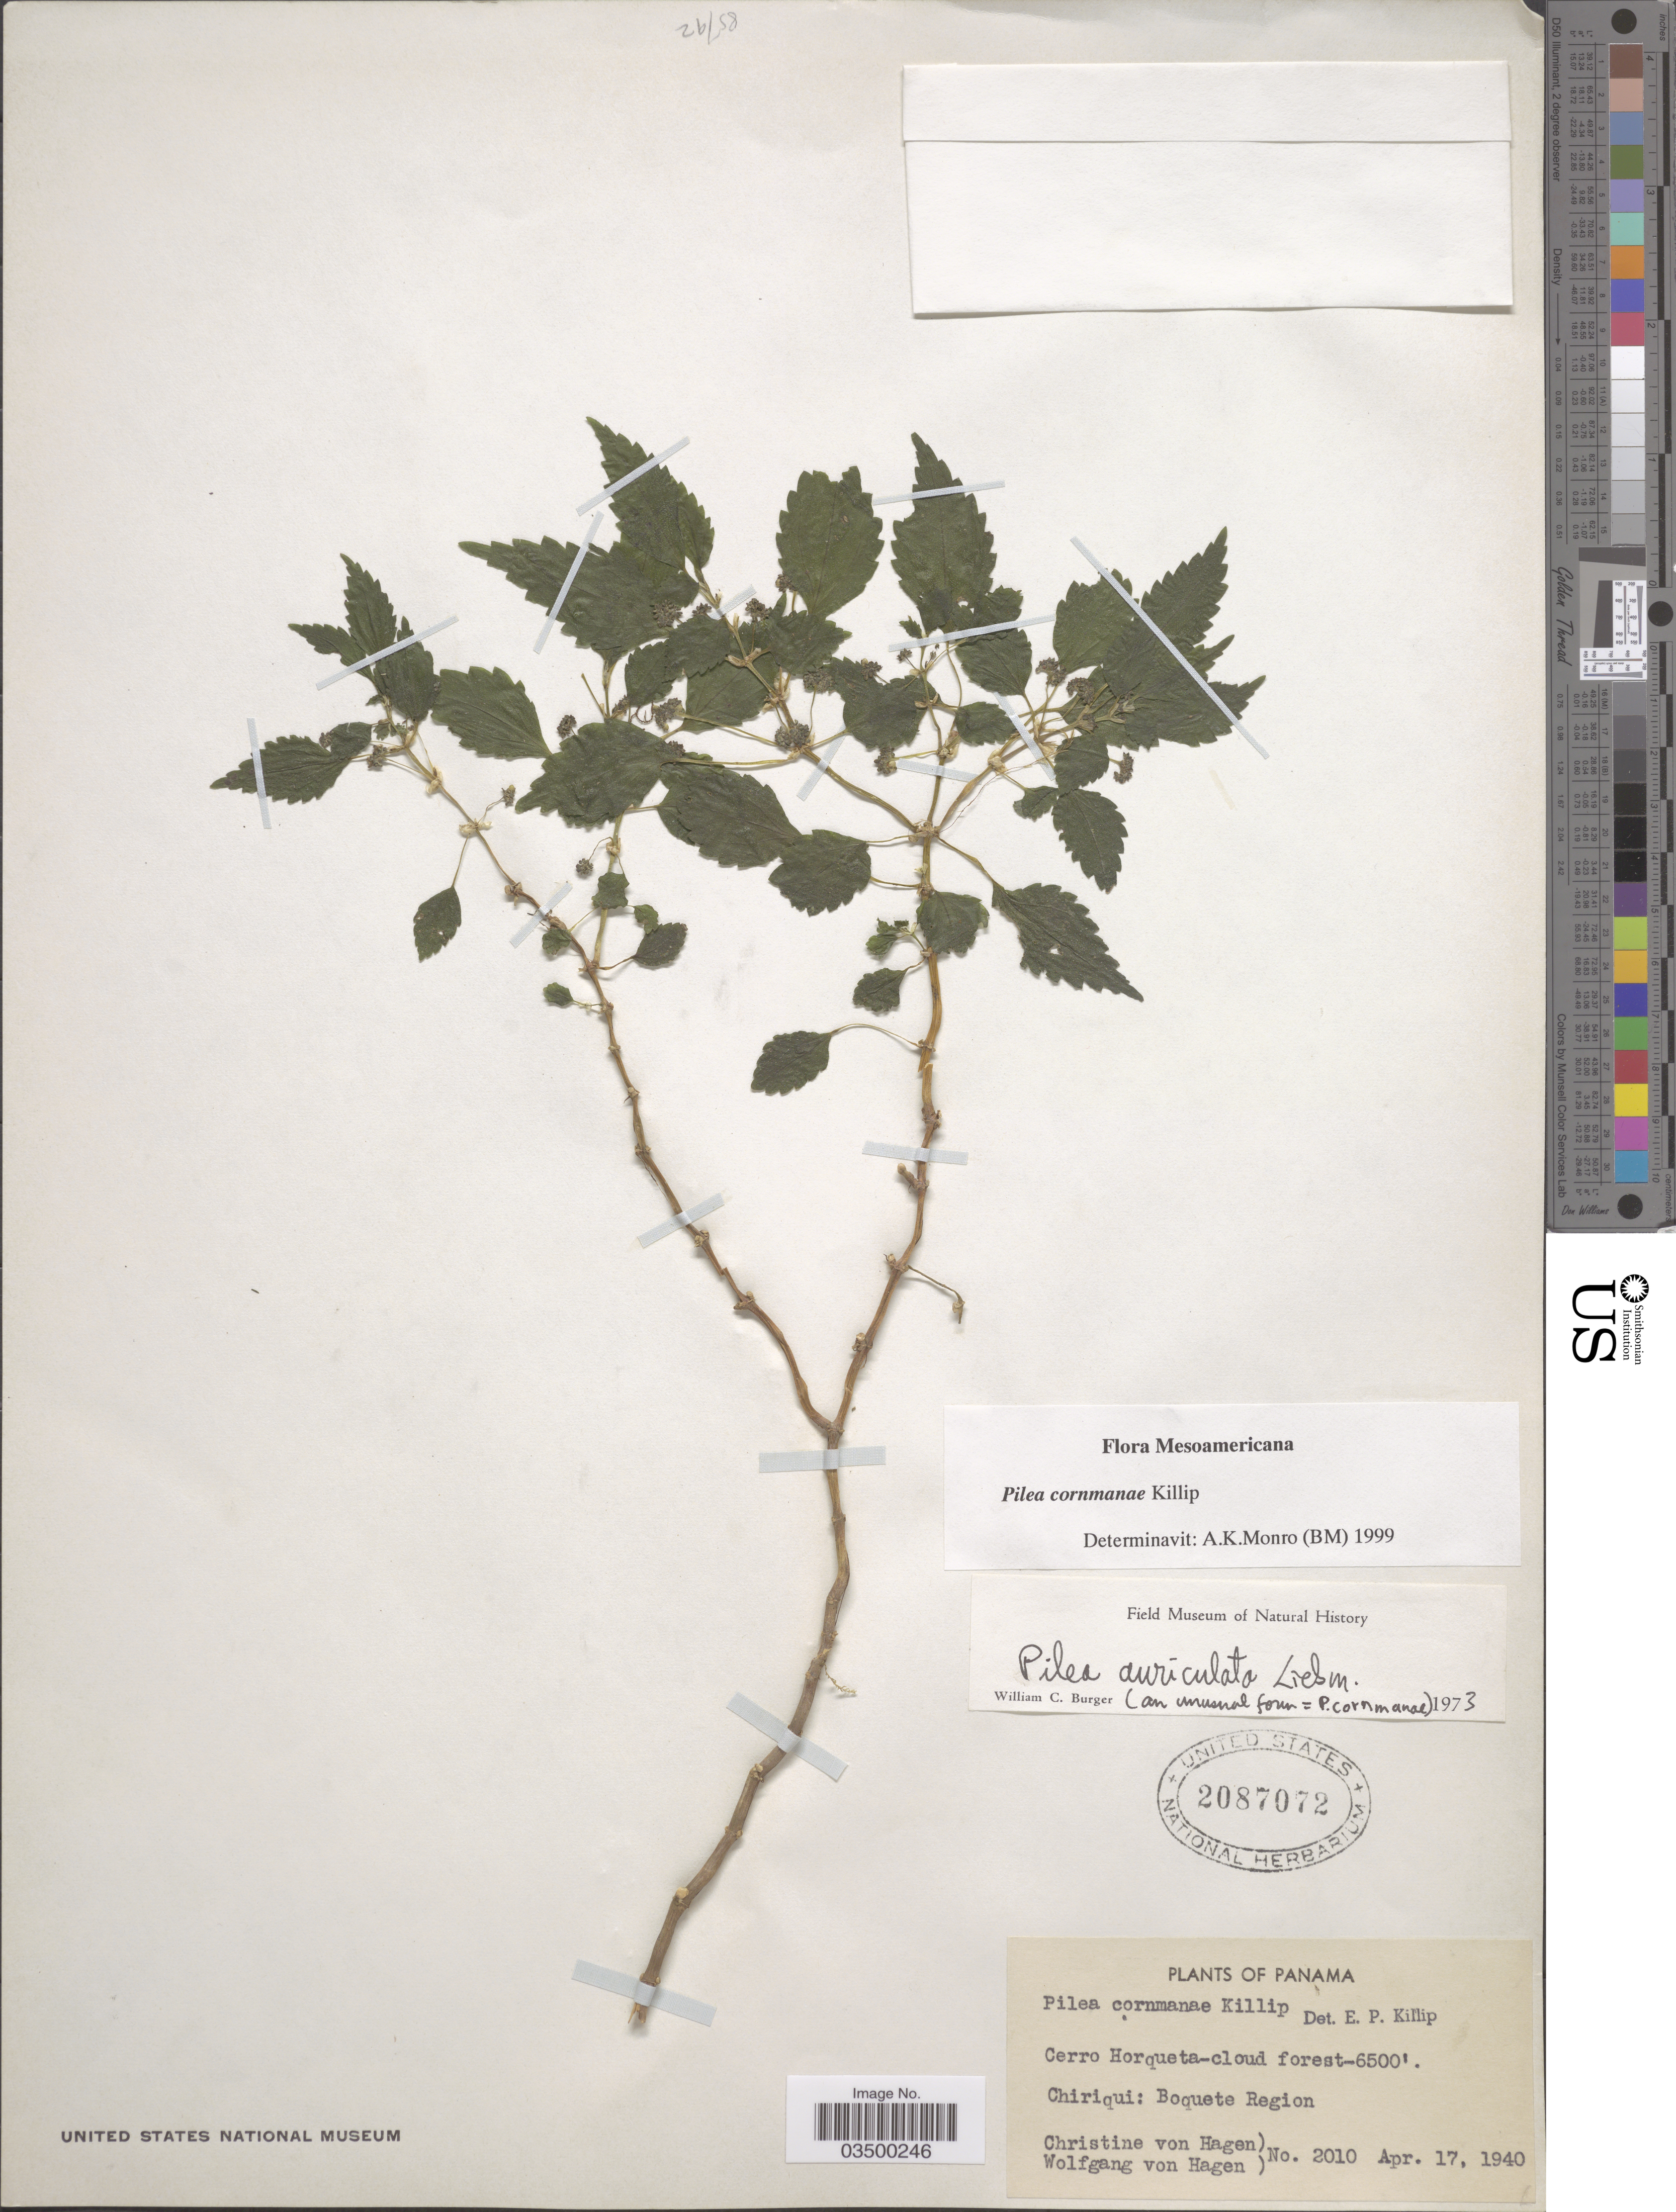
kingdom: Plantae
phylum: Tracheophyta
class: Magnoliopsida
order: Rosales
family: Urticaceae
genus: Pilea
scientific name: Pilea cornmanae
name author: Killip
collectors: C. Hagen & W. von Hagen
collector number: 2010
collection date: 1940-04-17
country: Panama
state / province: Chiriqui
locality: Cerro Horqueta-cloud forest. Boquete Region.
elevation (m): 1981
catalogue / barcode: US 2087072